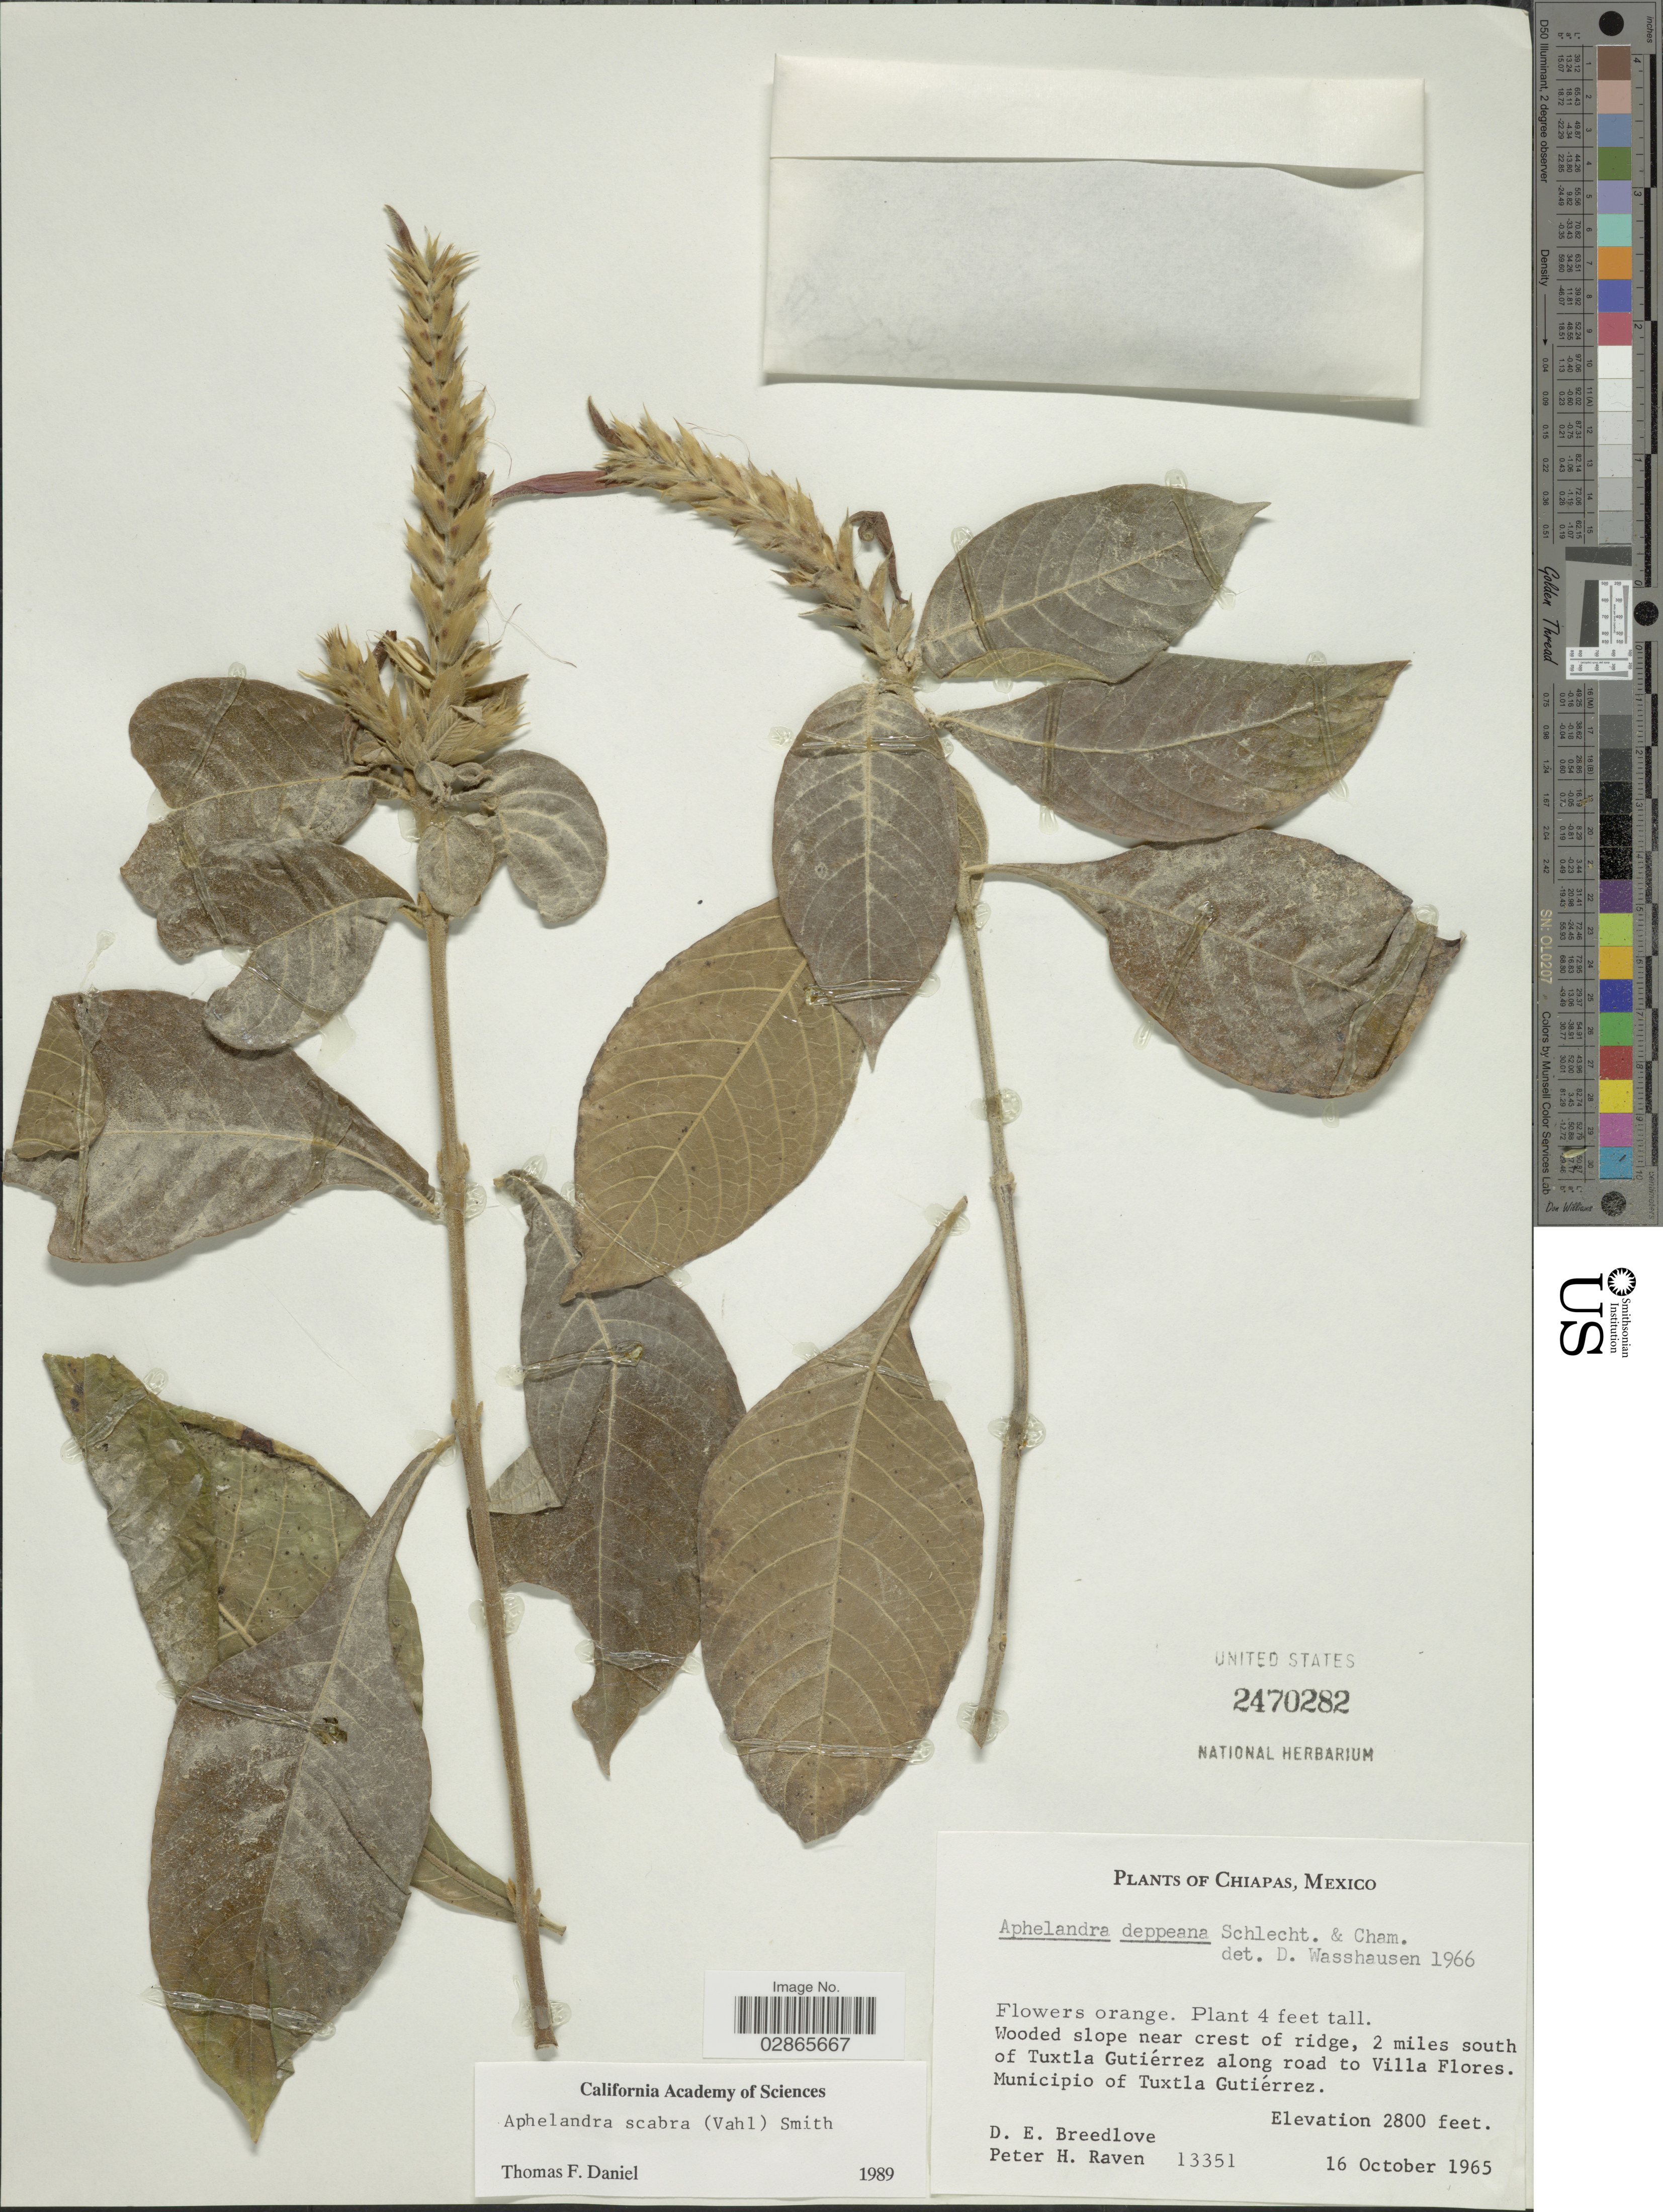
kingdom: Plantae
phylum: Tracheophyta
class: Magnoliopsida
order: Lamiales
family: Acanthaceae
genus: Aphelandra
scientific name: Aphelandra deppeana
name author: Schltdl. & Cham.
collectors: D. E. Breedlove & P. Raven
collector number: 13351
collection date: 1965-10-16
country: Mexico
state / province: Chiapas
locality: Wooded slope near crest of ridge, 2 miles south of Tuxtla Gutiérrez along road to Villa Flores. Municipio of Tuxtla Gutiérrez.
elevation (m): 853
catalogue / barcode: US 2470282